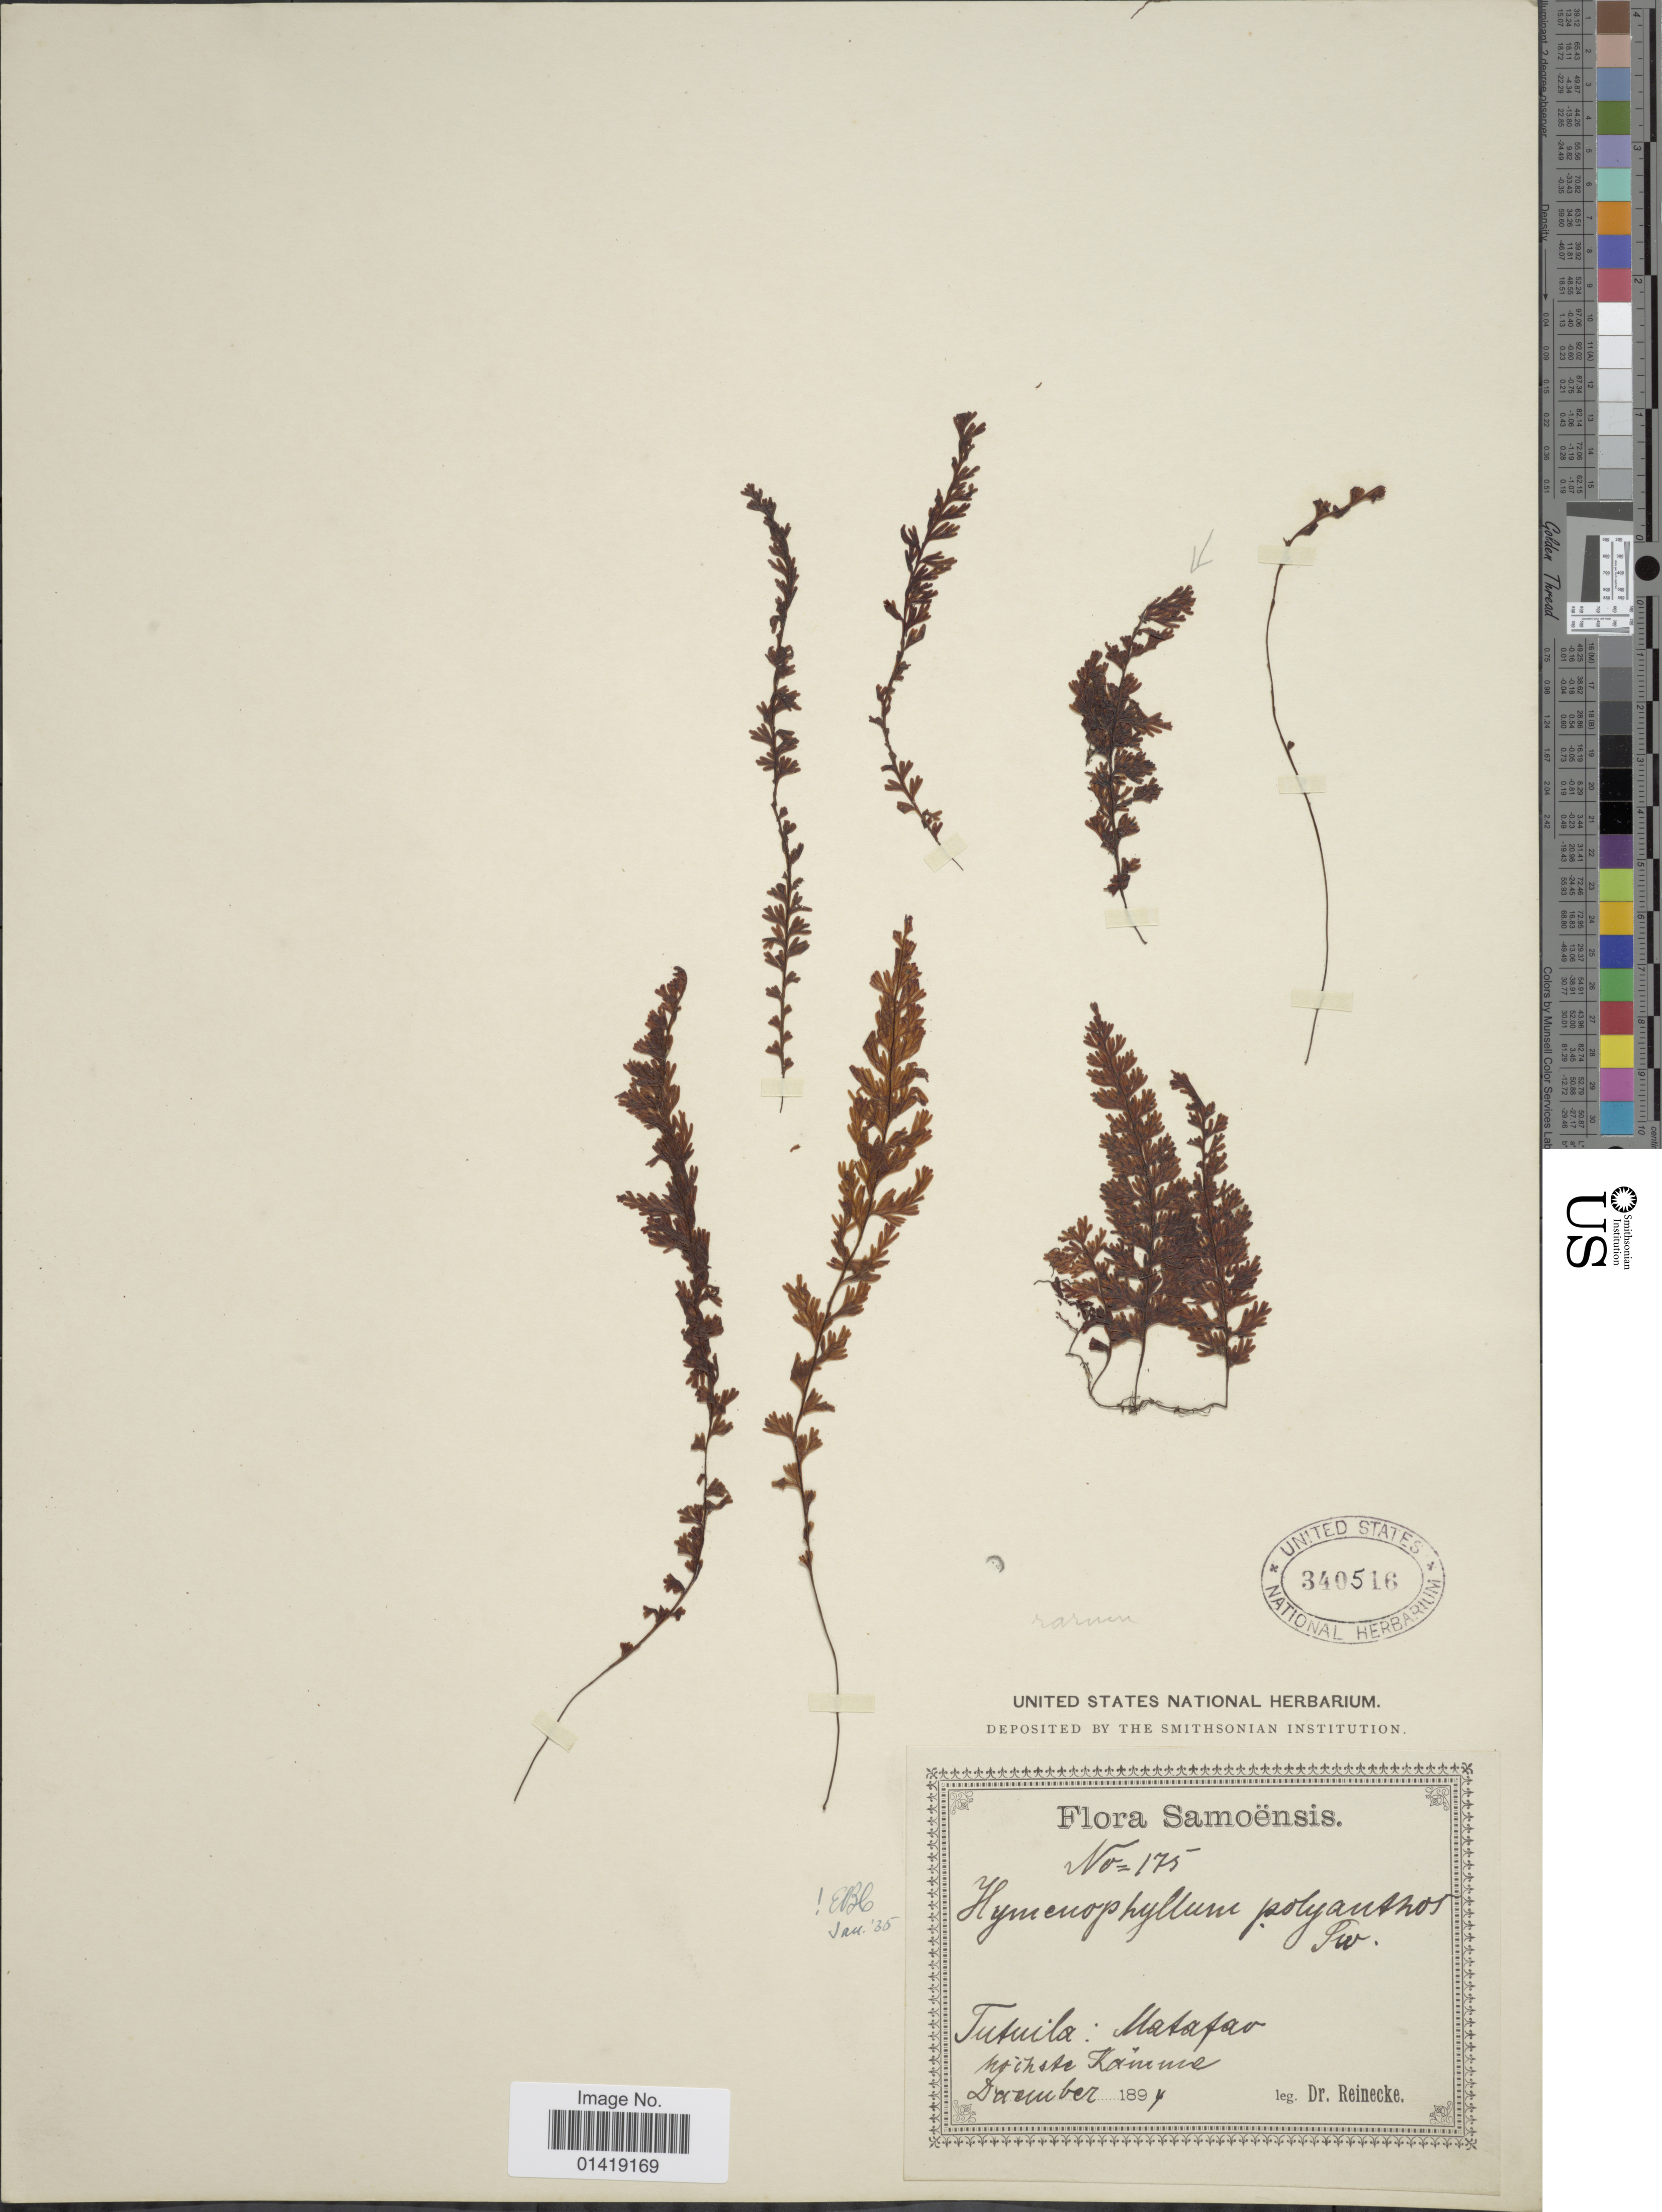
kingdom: Plantae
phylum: Tracheophyta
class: Polypodiopsida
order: Hymenophyllales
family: Hymenophyllaceae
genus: Hymenophyllum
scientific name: Hymenophyllum polyanthos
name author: (Sw.) Sw.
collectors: -- Reinecke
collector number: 175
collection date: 1894-12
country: American Samoa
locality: Tutuila: Matafao michste Kamme [interpreted]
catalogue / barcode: US 340516